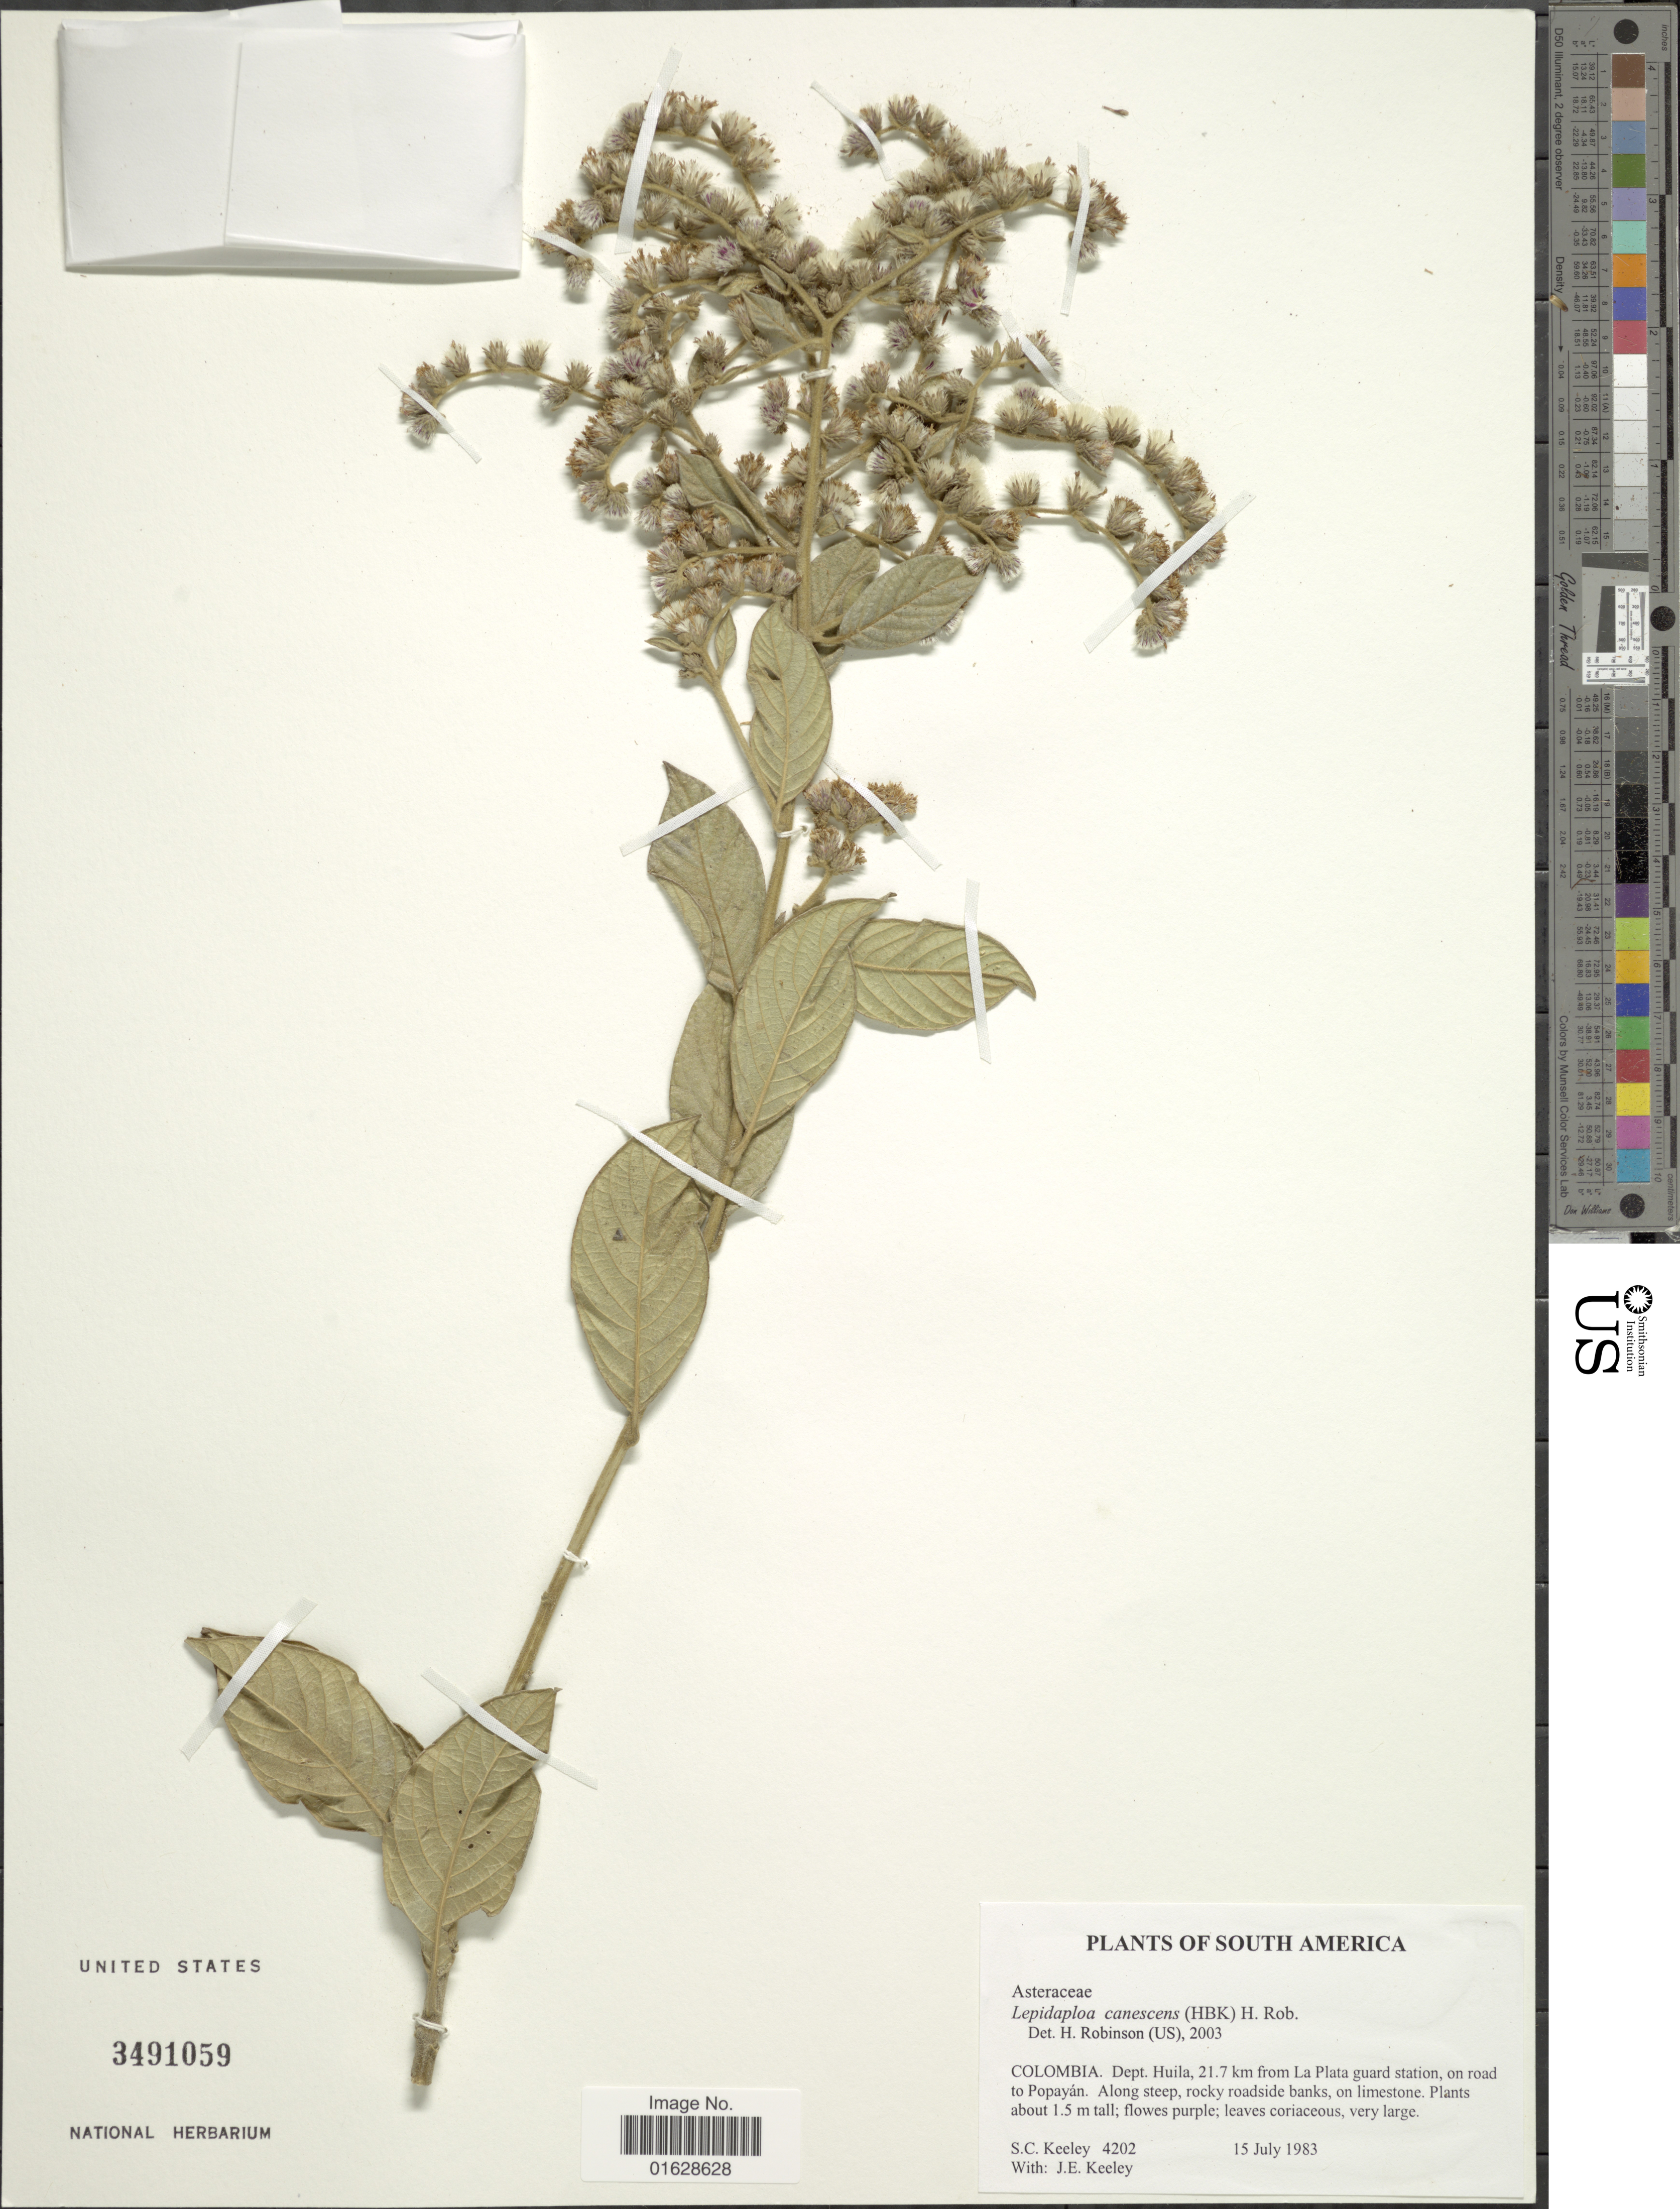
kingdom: Plantae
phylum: Tracheophyta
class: Magnoliopsida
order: Asterales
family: Asteraceae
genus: Lepidaploa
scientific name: Lepidaploa canescens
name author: (Kunth) H. Rob.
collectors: S. C. Keeley & J. E. Keeley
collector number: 4202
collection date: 1983-07-15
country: Colombia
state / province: Huila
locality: Colombia. Dept. Huila, 21.7 km from La Plata guard station, on road to Popayan. Along steep, rocky roadside banks, on limestone.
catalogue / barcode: US 3491059